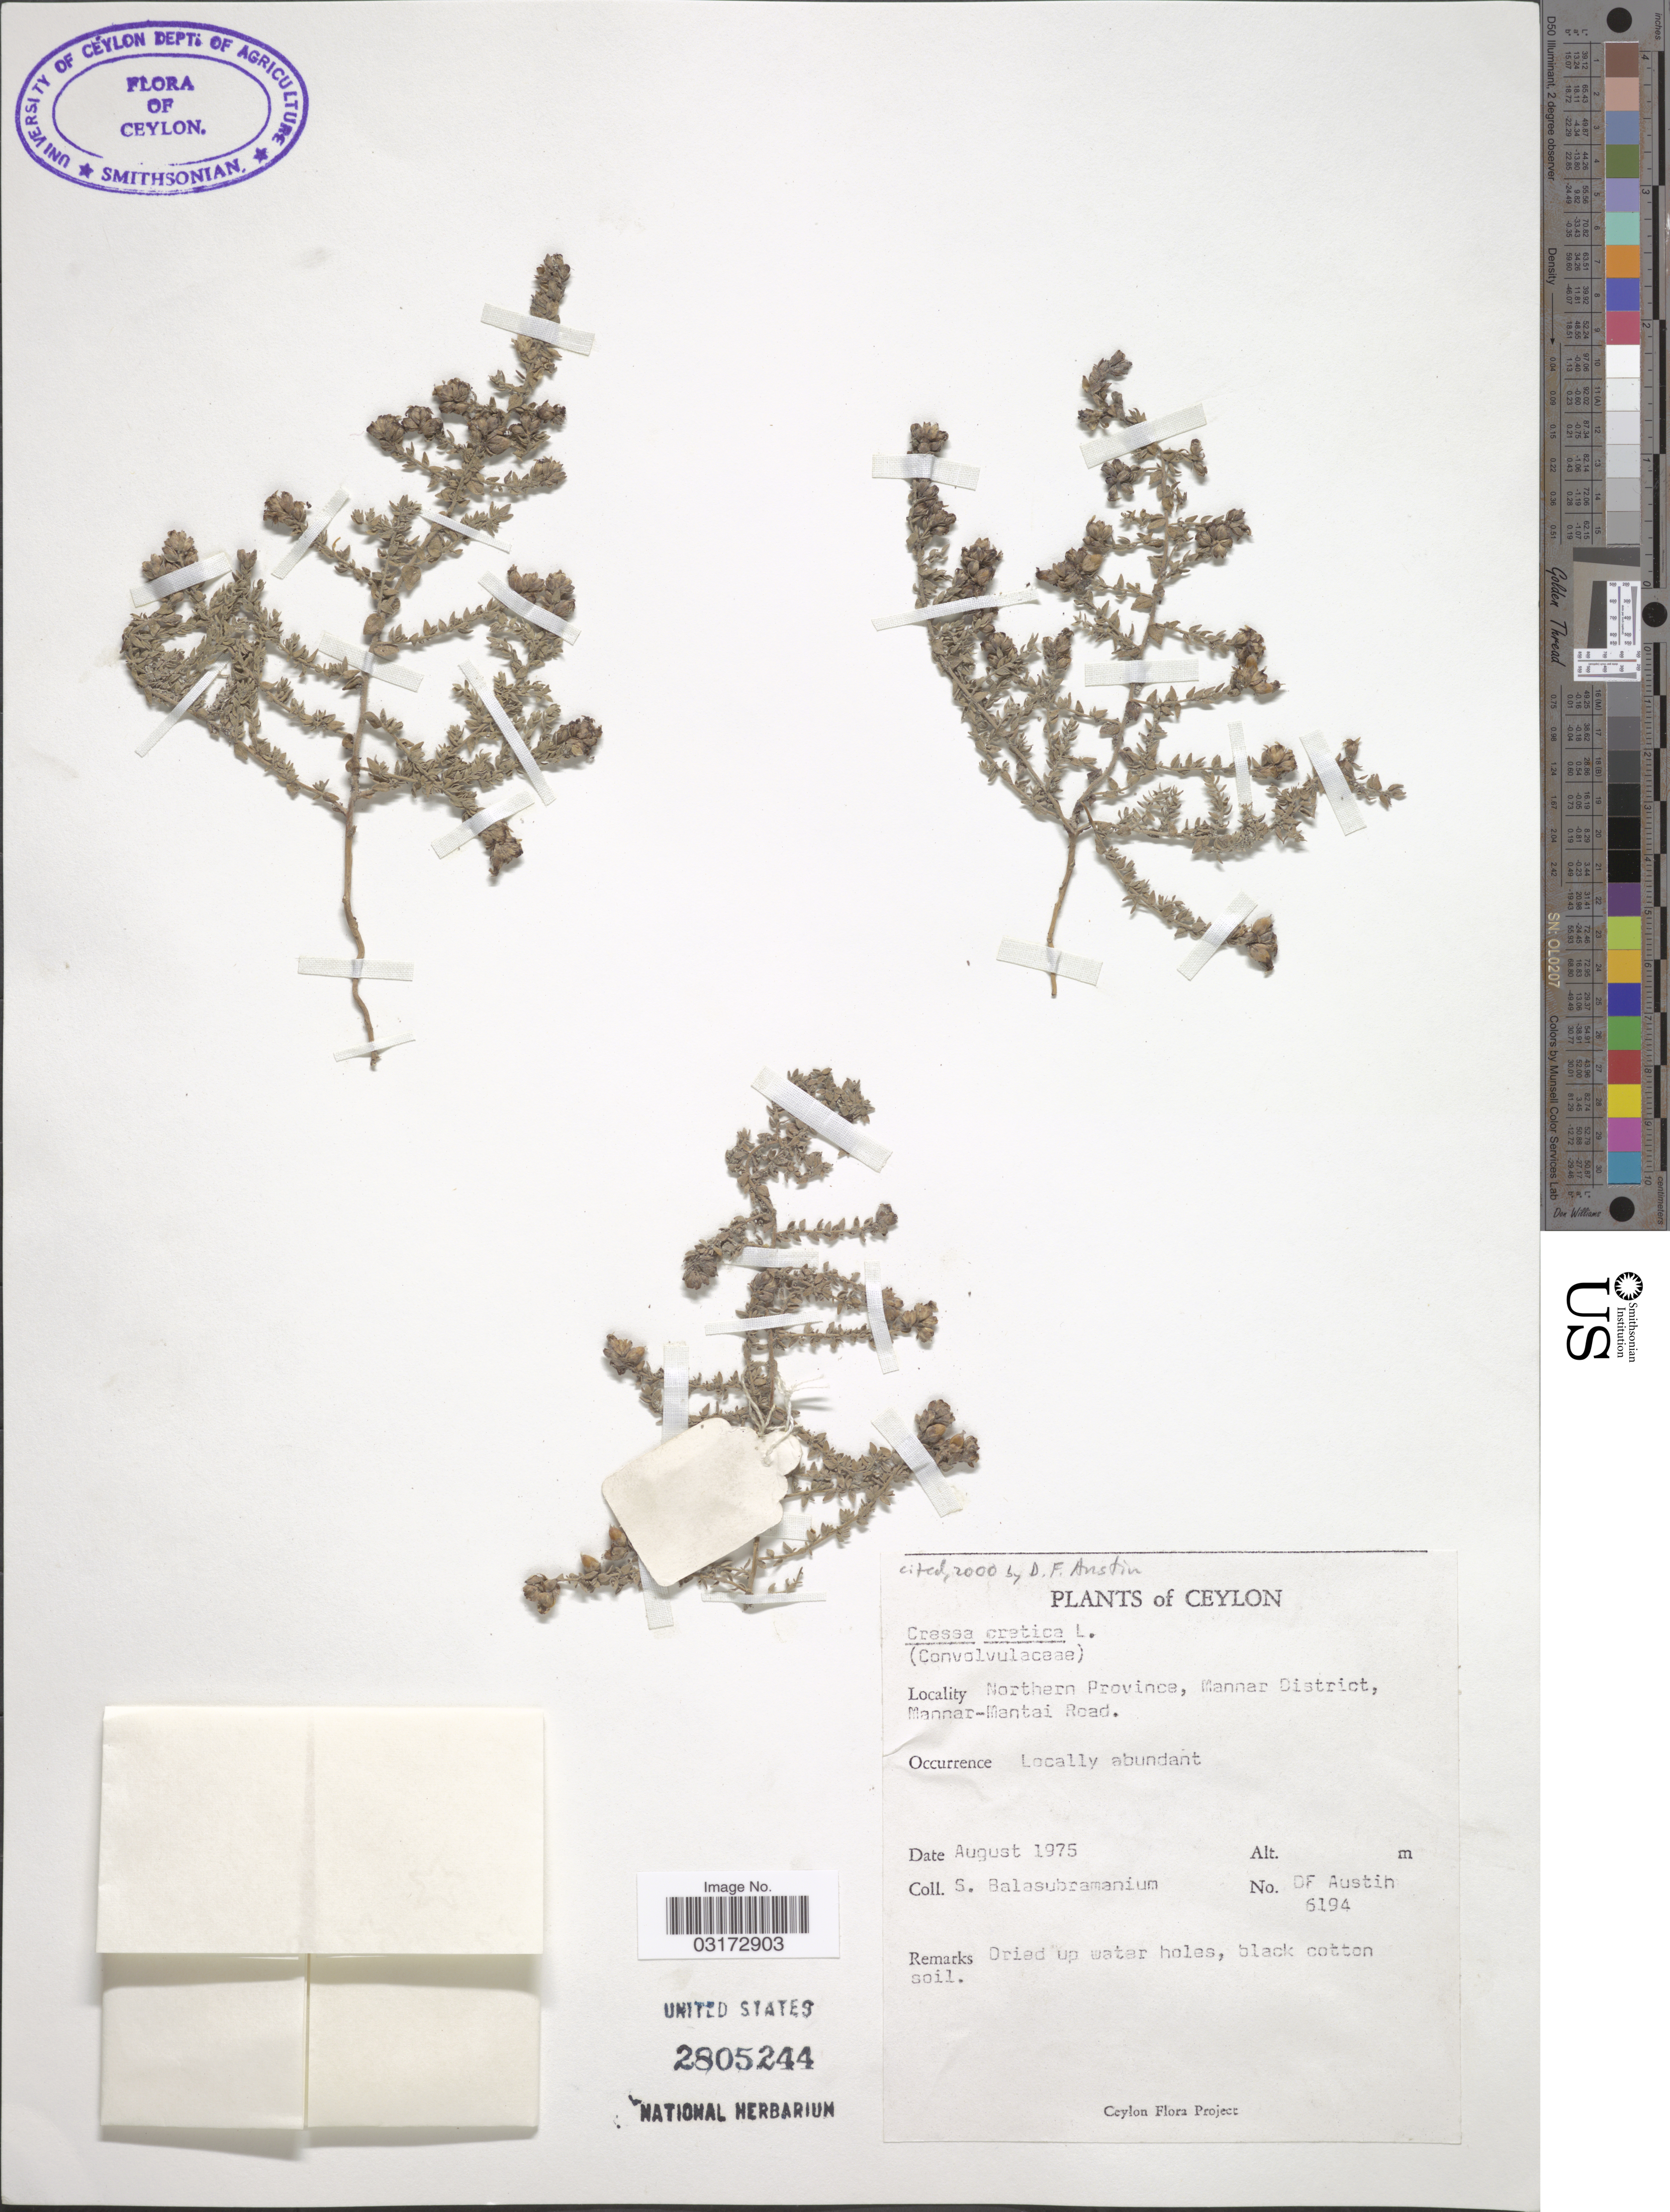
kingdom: Plantae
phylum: Tracheophyta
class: Magnoliopsida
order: Solanales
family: Convolvulaceae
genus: Cressa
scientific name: Cressa cretica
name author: L.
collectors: S. Balasubramanium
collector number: DF Austin 6194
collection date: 1975-08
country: Sri Lanka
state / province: Northern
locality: Ceylon, Northern Province, Mannar District, Mannar-Mantai Road.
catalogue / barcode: US 2805244